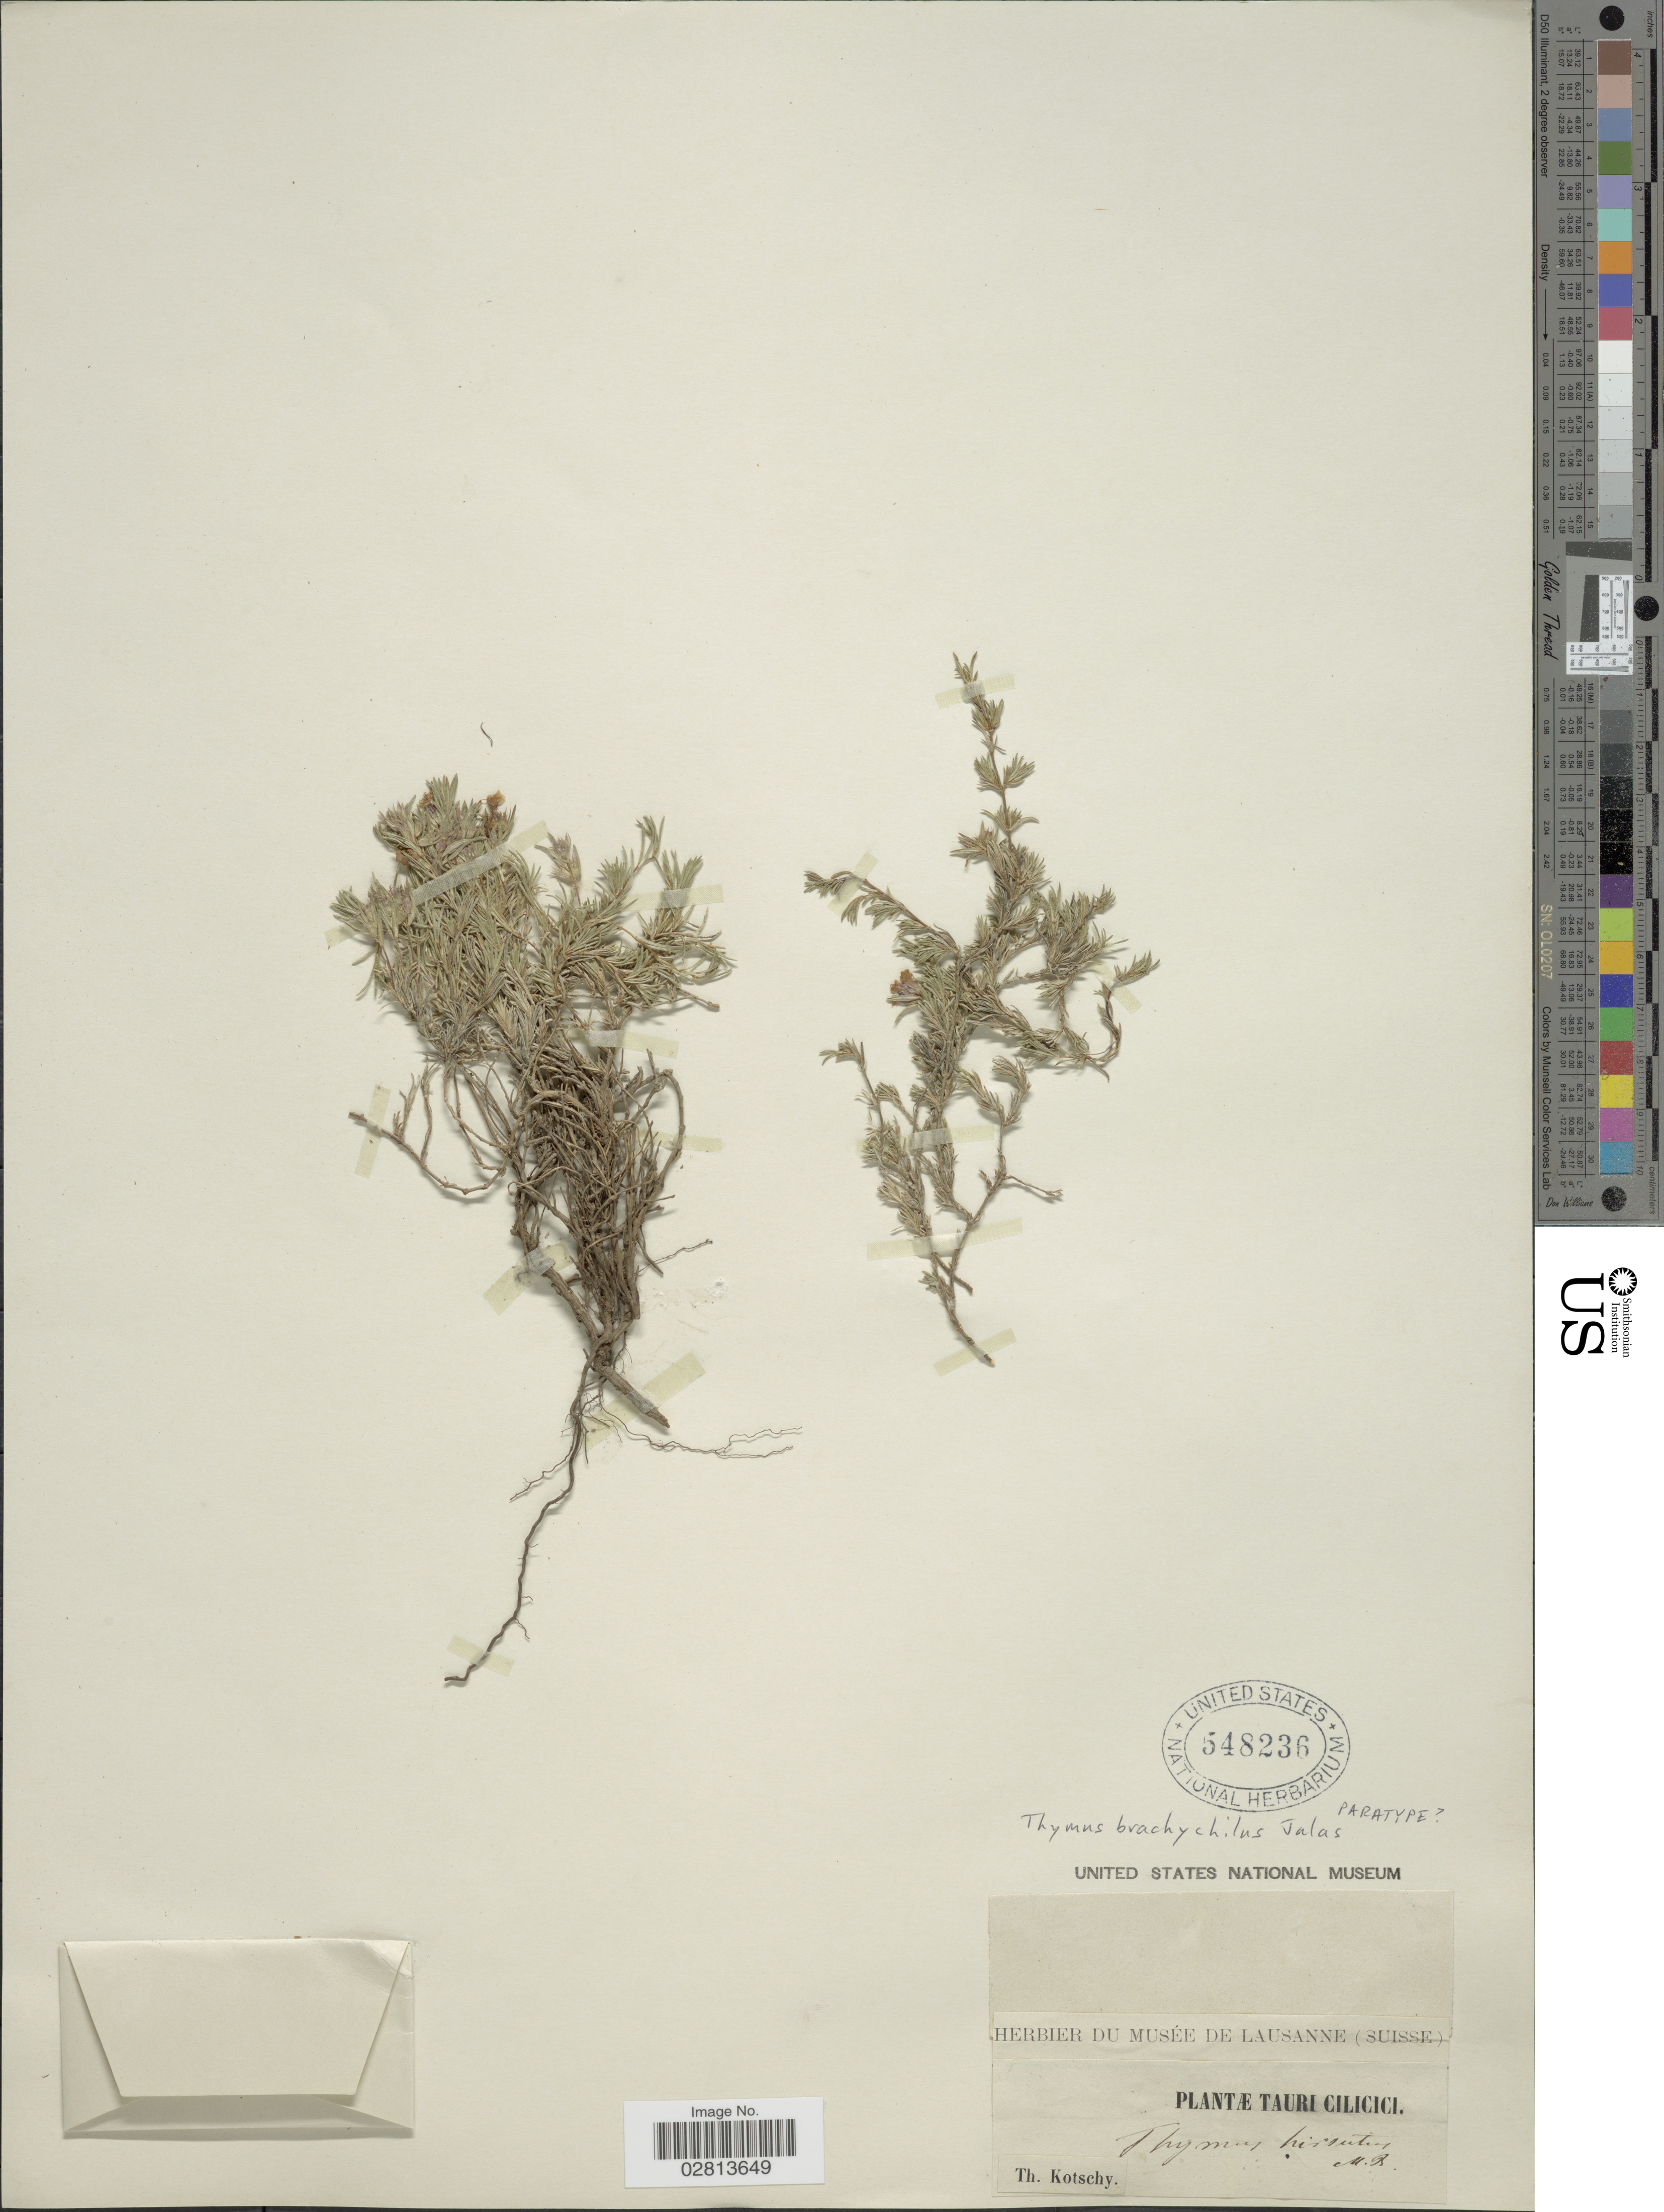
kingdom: Plantae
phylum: Tracheophyta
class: Magnoliopsida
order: Lamiales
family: Lamiaceae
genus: Thymus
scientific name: Thymus brachychilus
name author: Jalus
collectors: K. G. Kotschy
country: Turkey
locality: Tauri Cilicici.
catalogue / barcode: US 548236